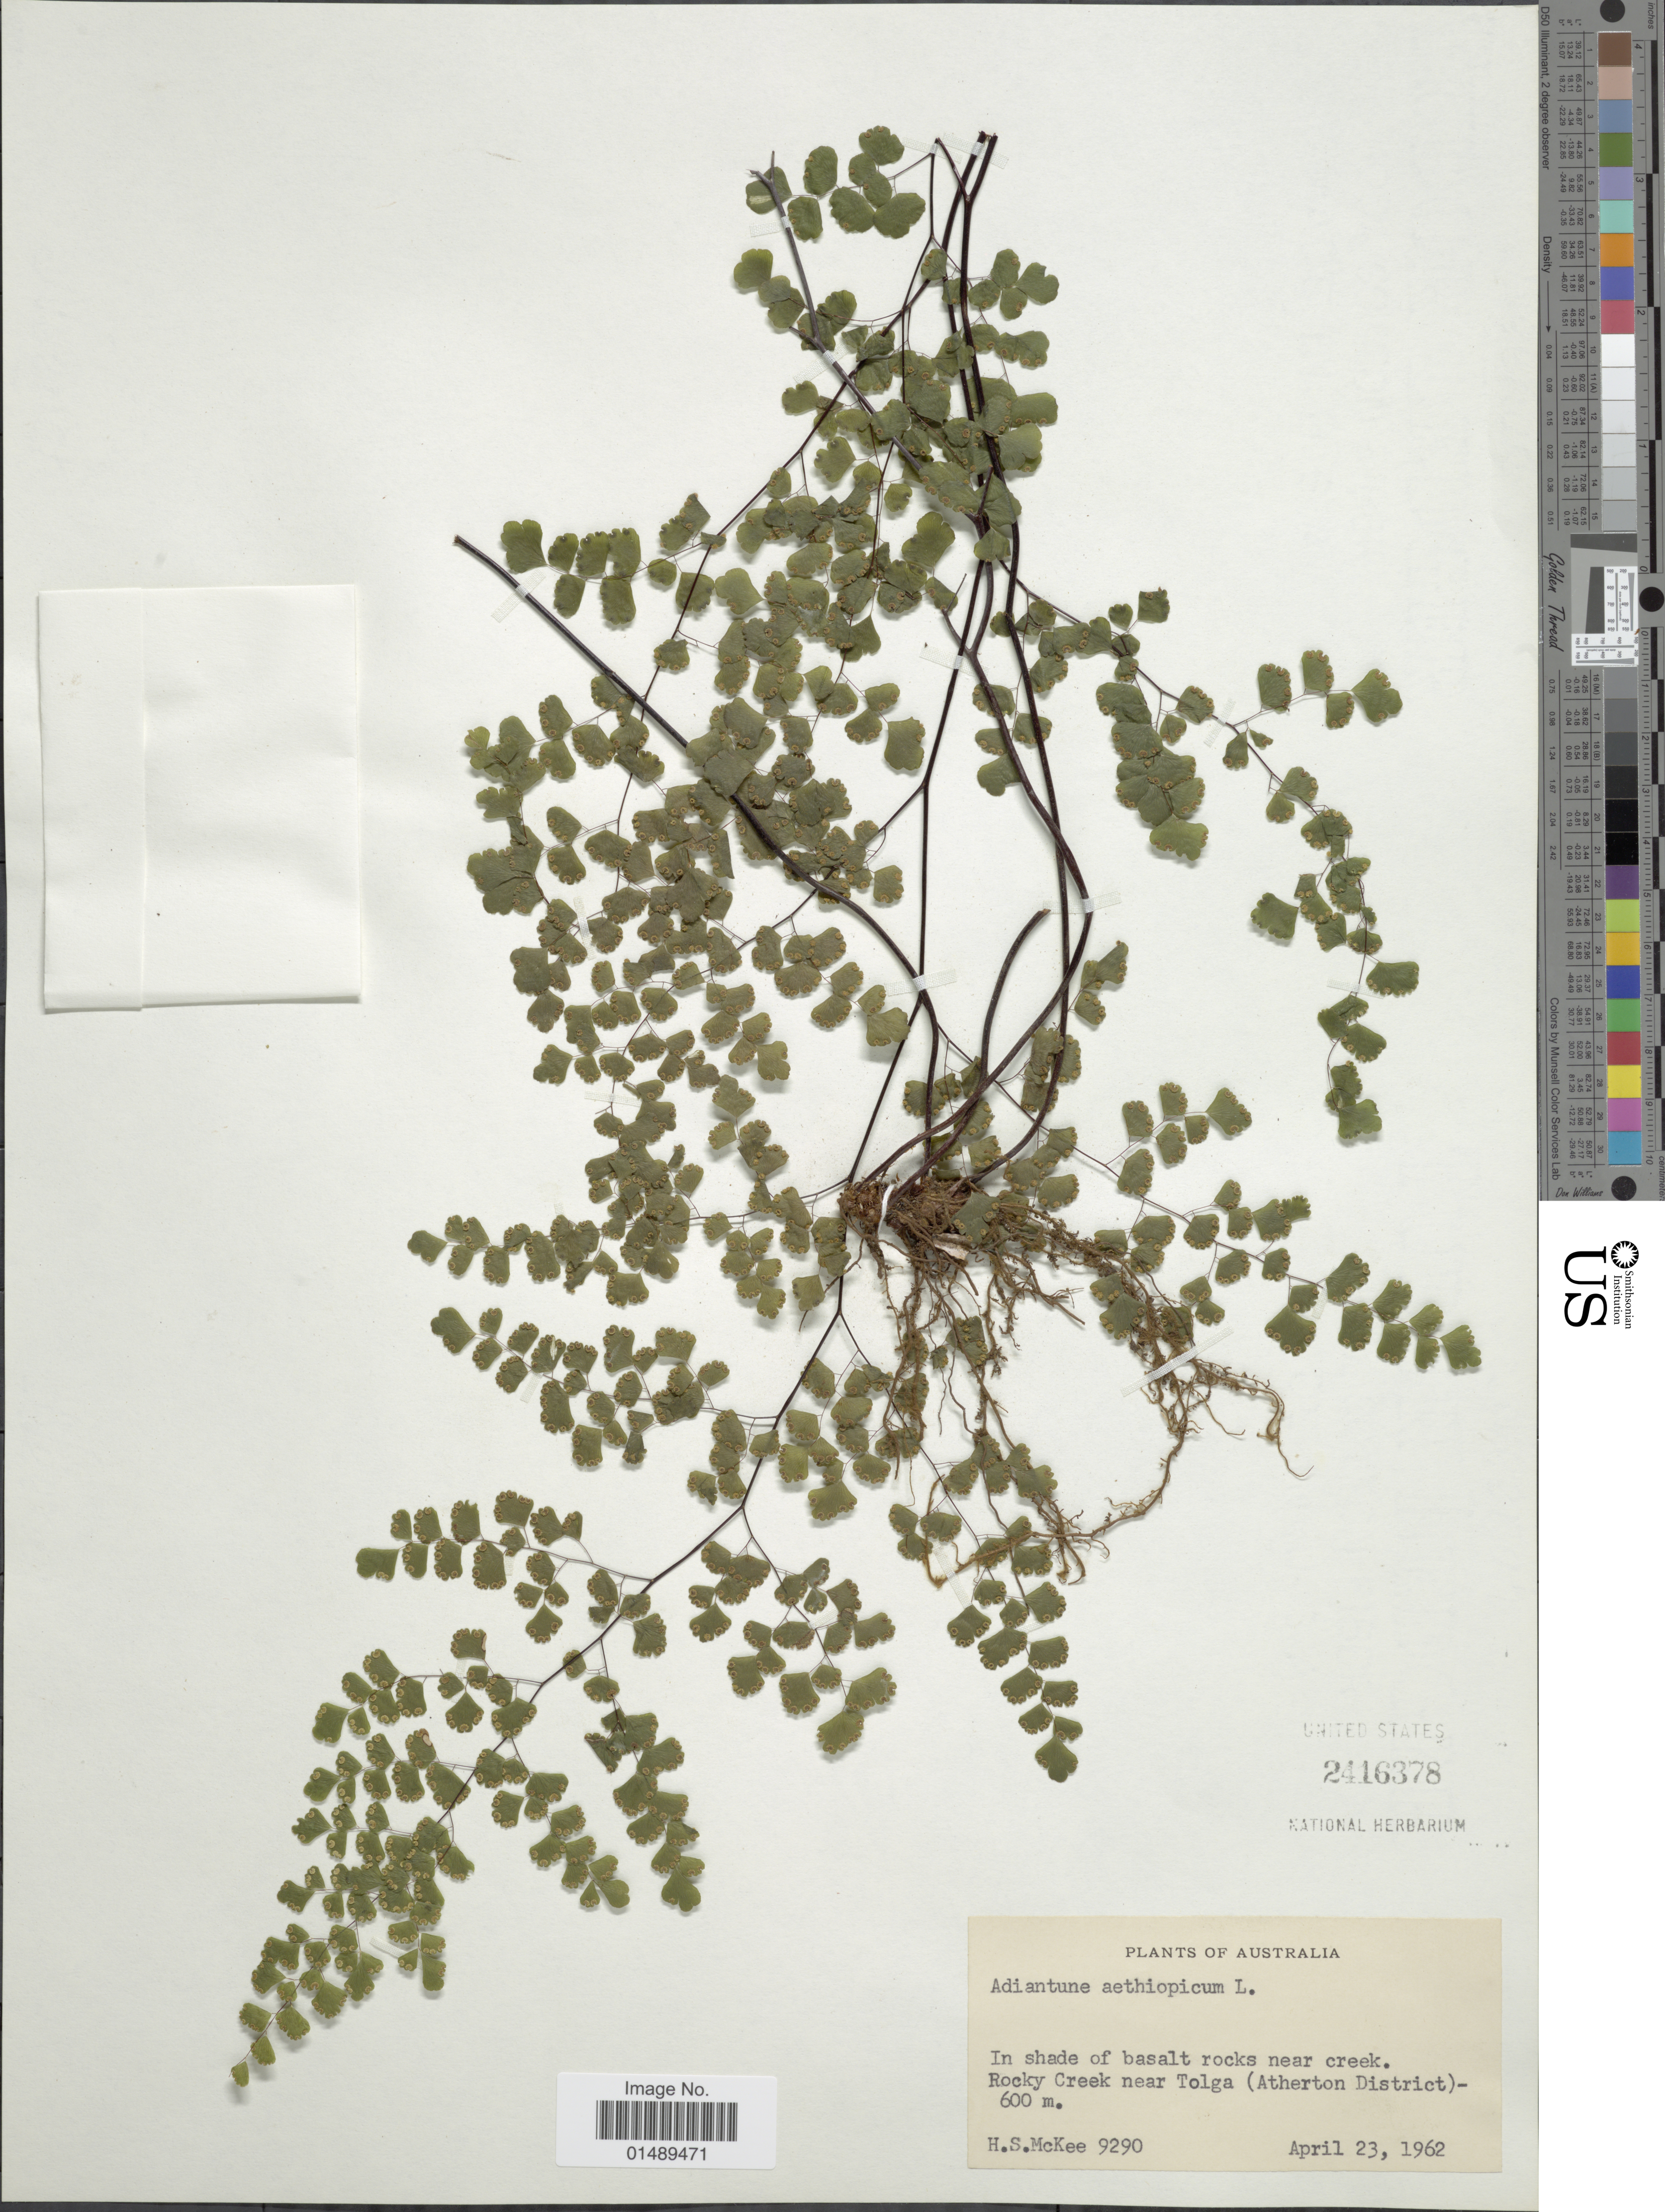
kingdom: Plantae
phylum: Tracheophyta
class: Polypodiopsida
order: Polypodiales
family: Pteridaceae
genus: Adiantum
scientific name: Adiantum aethiopicum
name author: L.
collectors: H. S. McKee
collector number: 9290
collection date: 1962-04-23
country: Australia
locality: Rocky Creek near Tolga (Atherton District)- 600m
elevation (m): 600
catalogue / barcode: US 2416378